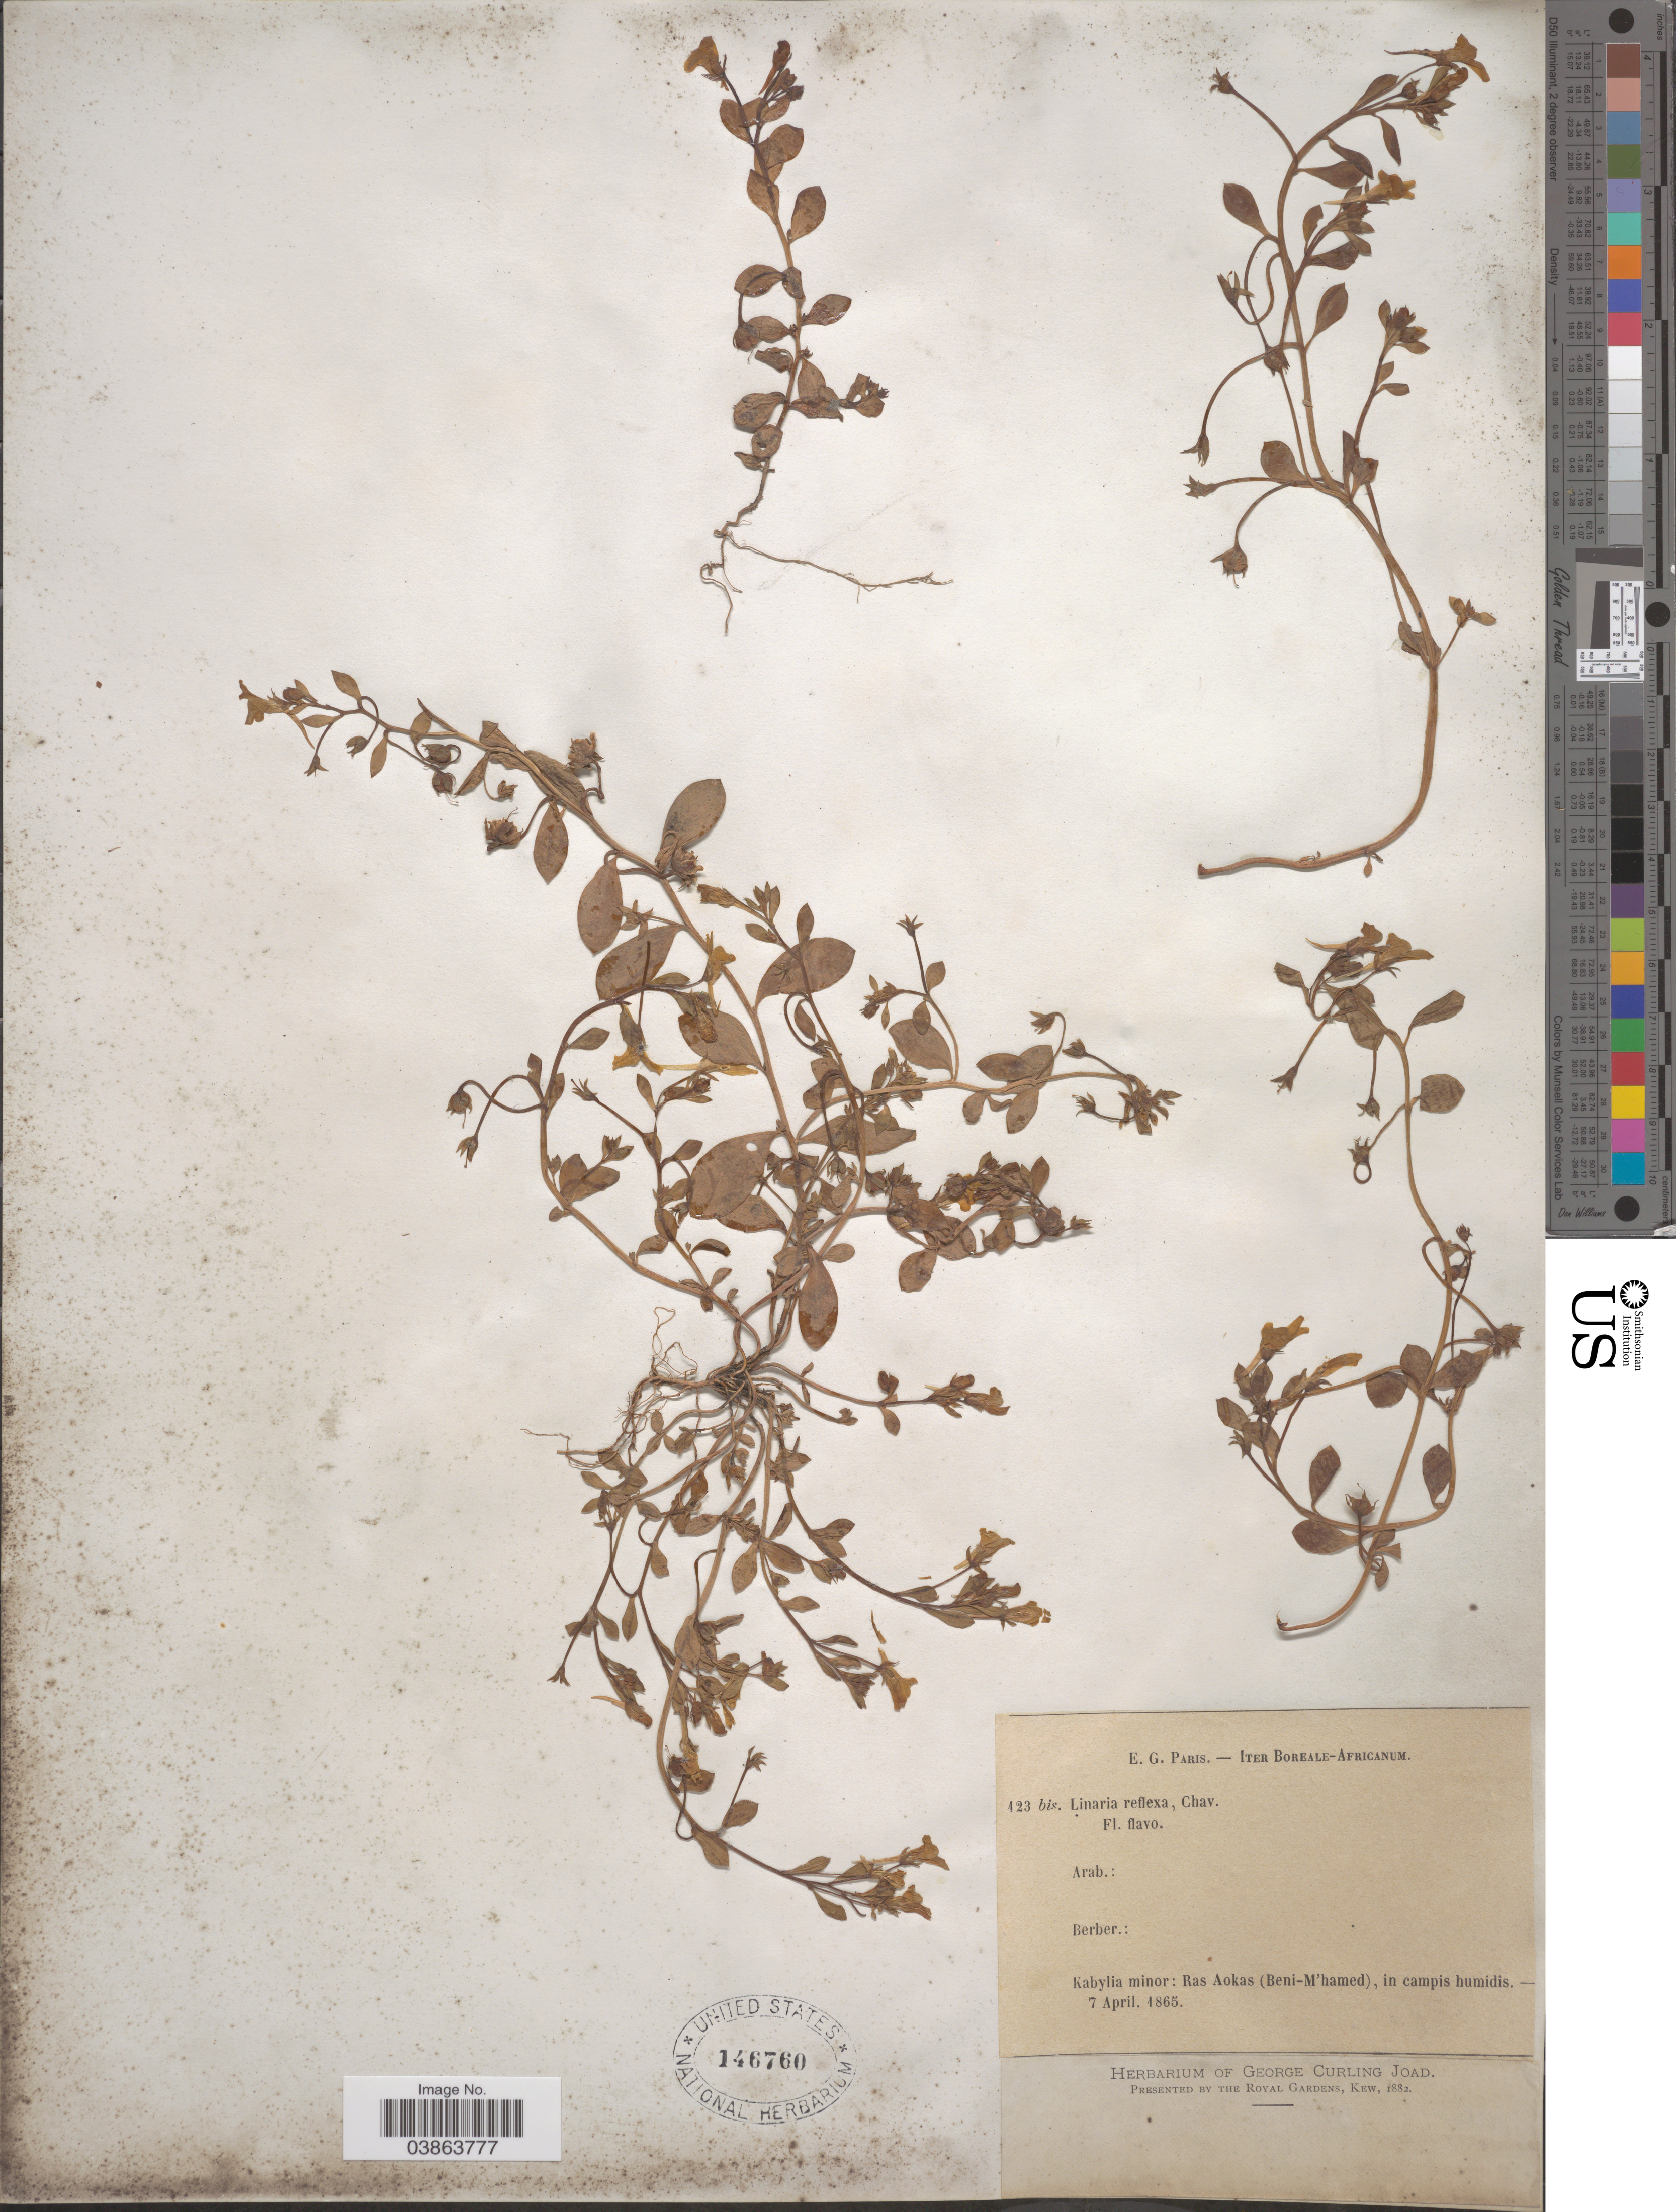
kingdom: Plantae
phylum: Tracheophyta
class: Magnoliopsida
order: Lamiales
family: Plantaginaceae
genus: Linaria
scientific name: Linaria reflexa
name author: (L.) Desf.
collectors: Paris, E.G.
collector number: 123 bis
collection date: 1865-04-07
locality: Iter Boreale-Africanum. Kabylia minor: Ras Aokas (Beni-M'hamed).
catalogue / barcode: US 146760